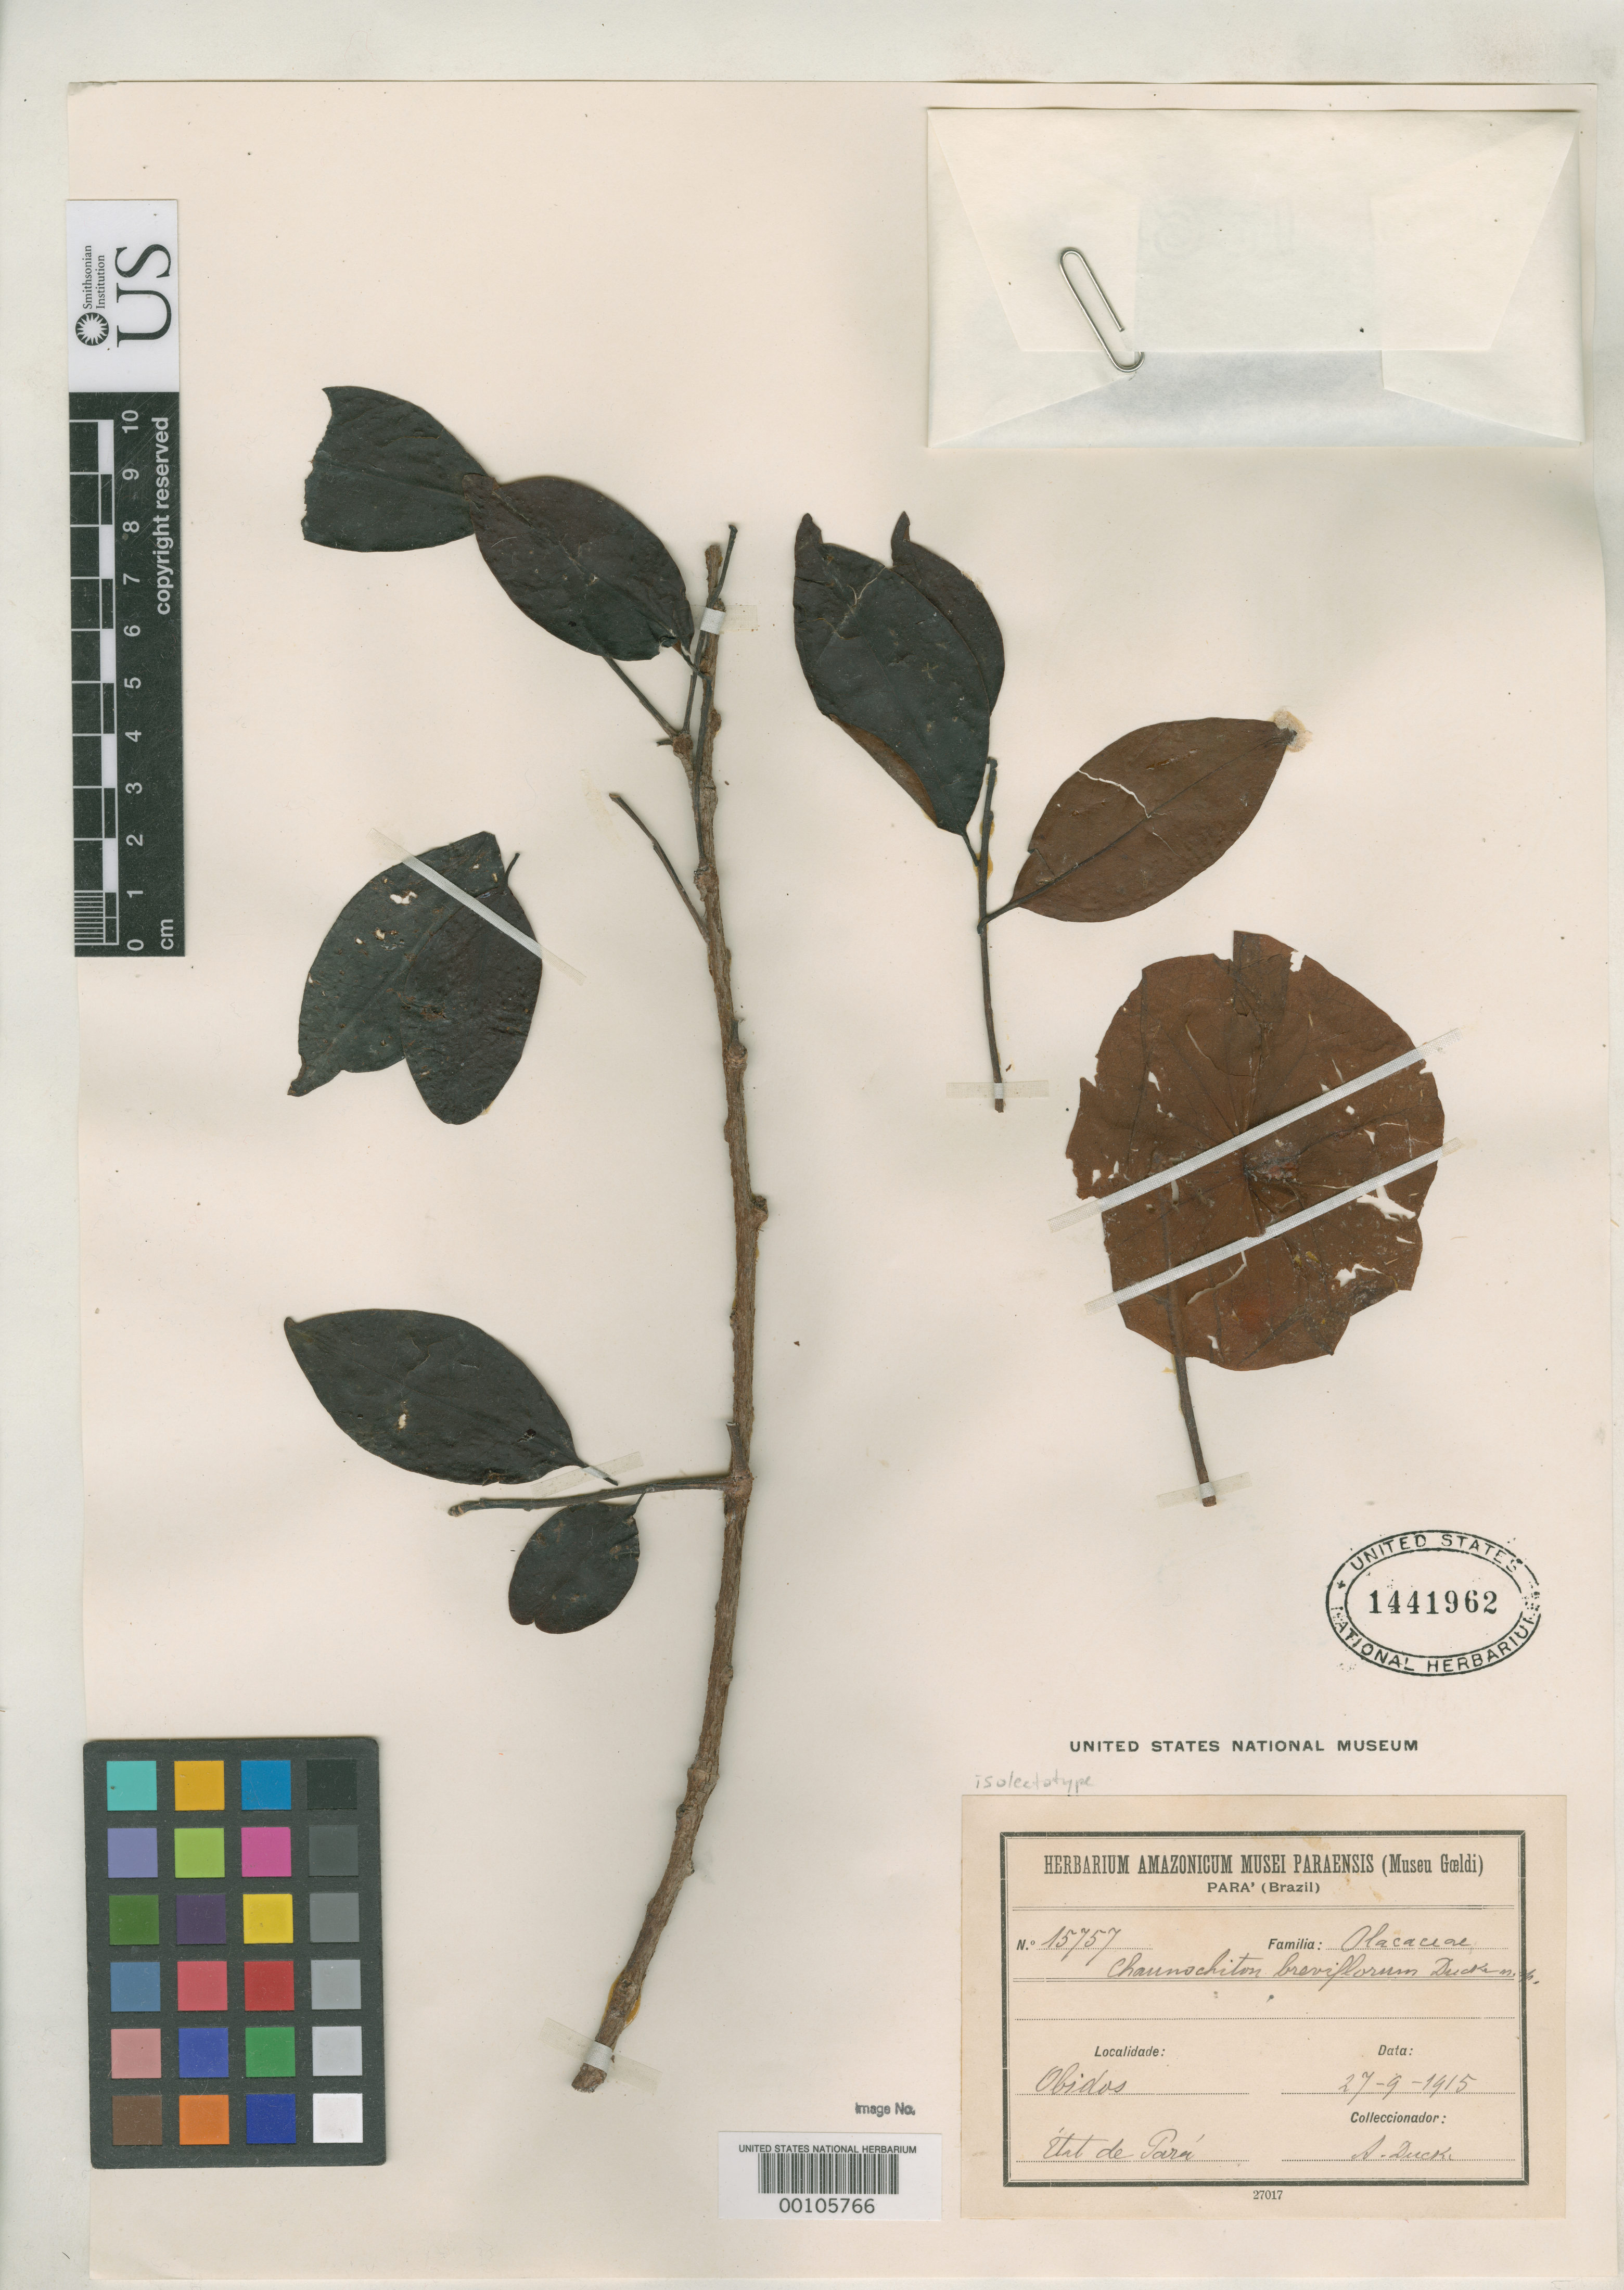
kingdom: Plantae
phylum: Tracheophyta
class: Magnoliopsida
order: Santalales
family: Aptandraceae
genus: Chaunochiton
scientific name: Chaunochiton breviflorum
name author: Ducke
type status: Isolectotype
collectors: A. Ducke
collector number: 15757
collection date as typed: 27 Sep 1915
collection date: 1915-09-27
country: Brazil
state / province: Pará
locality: Obidos.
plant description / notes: Currently accepted name as cited by Sleumer, 1984.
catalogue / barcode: US 1441962